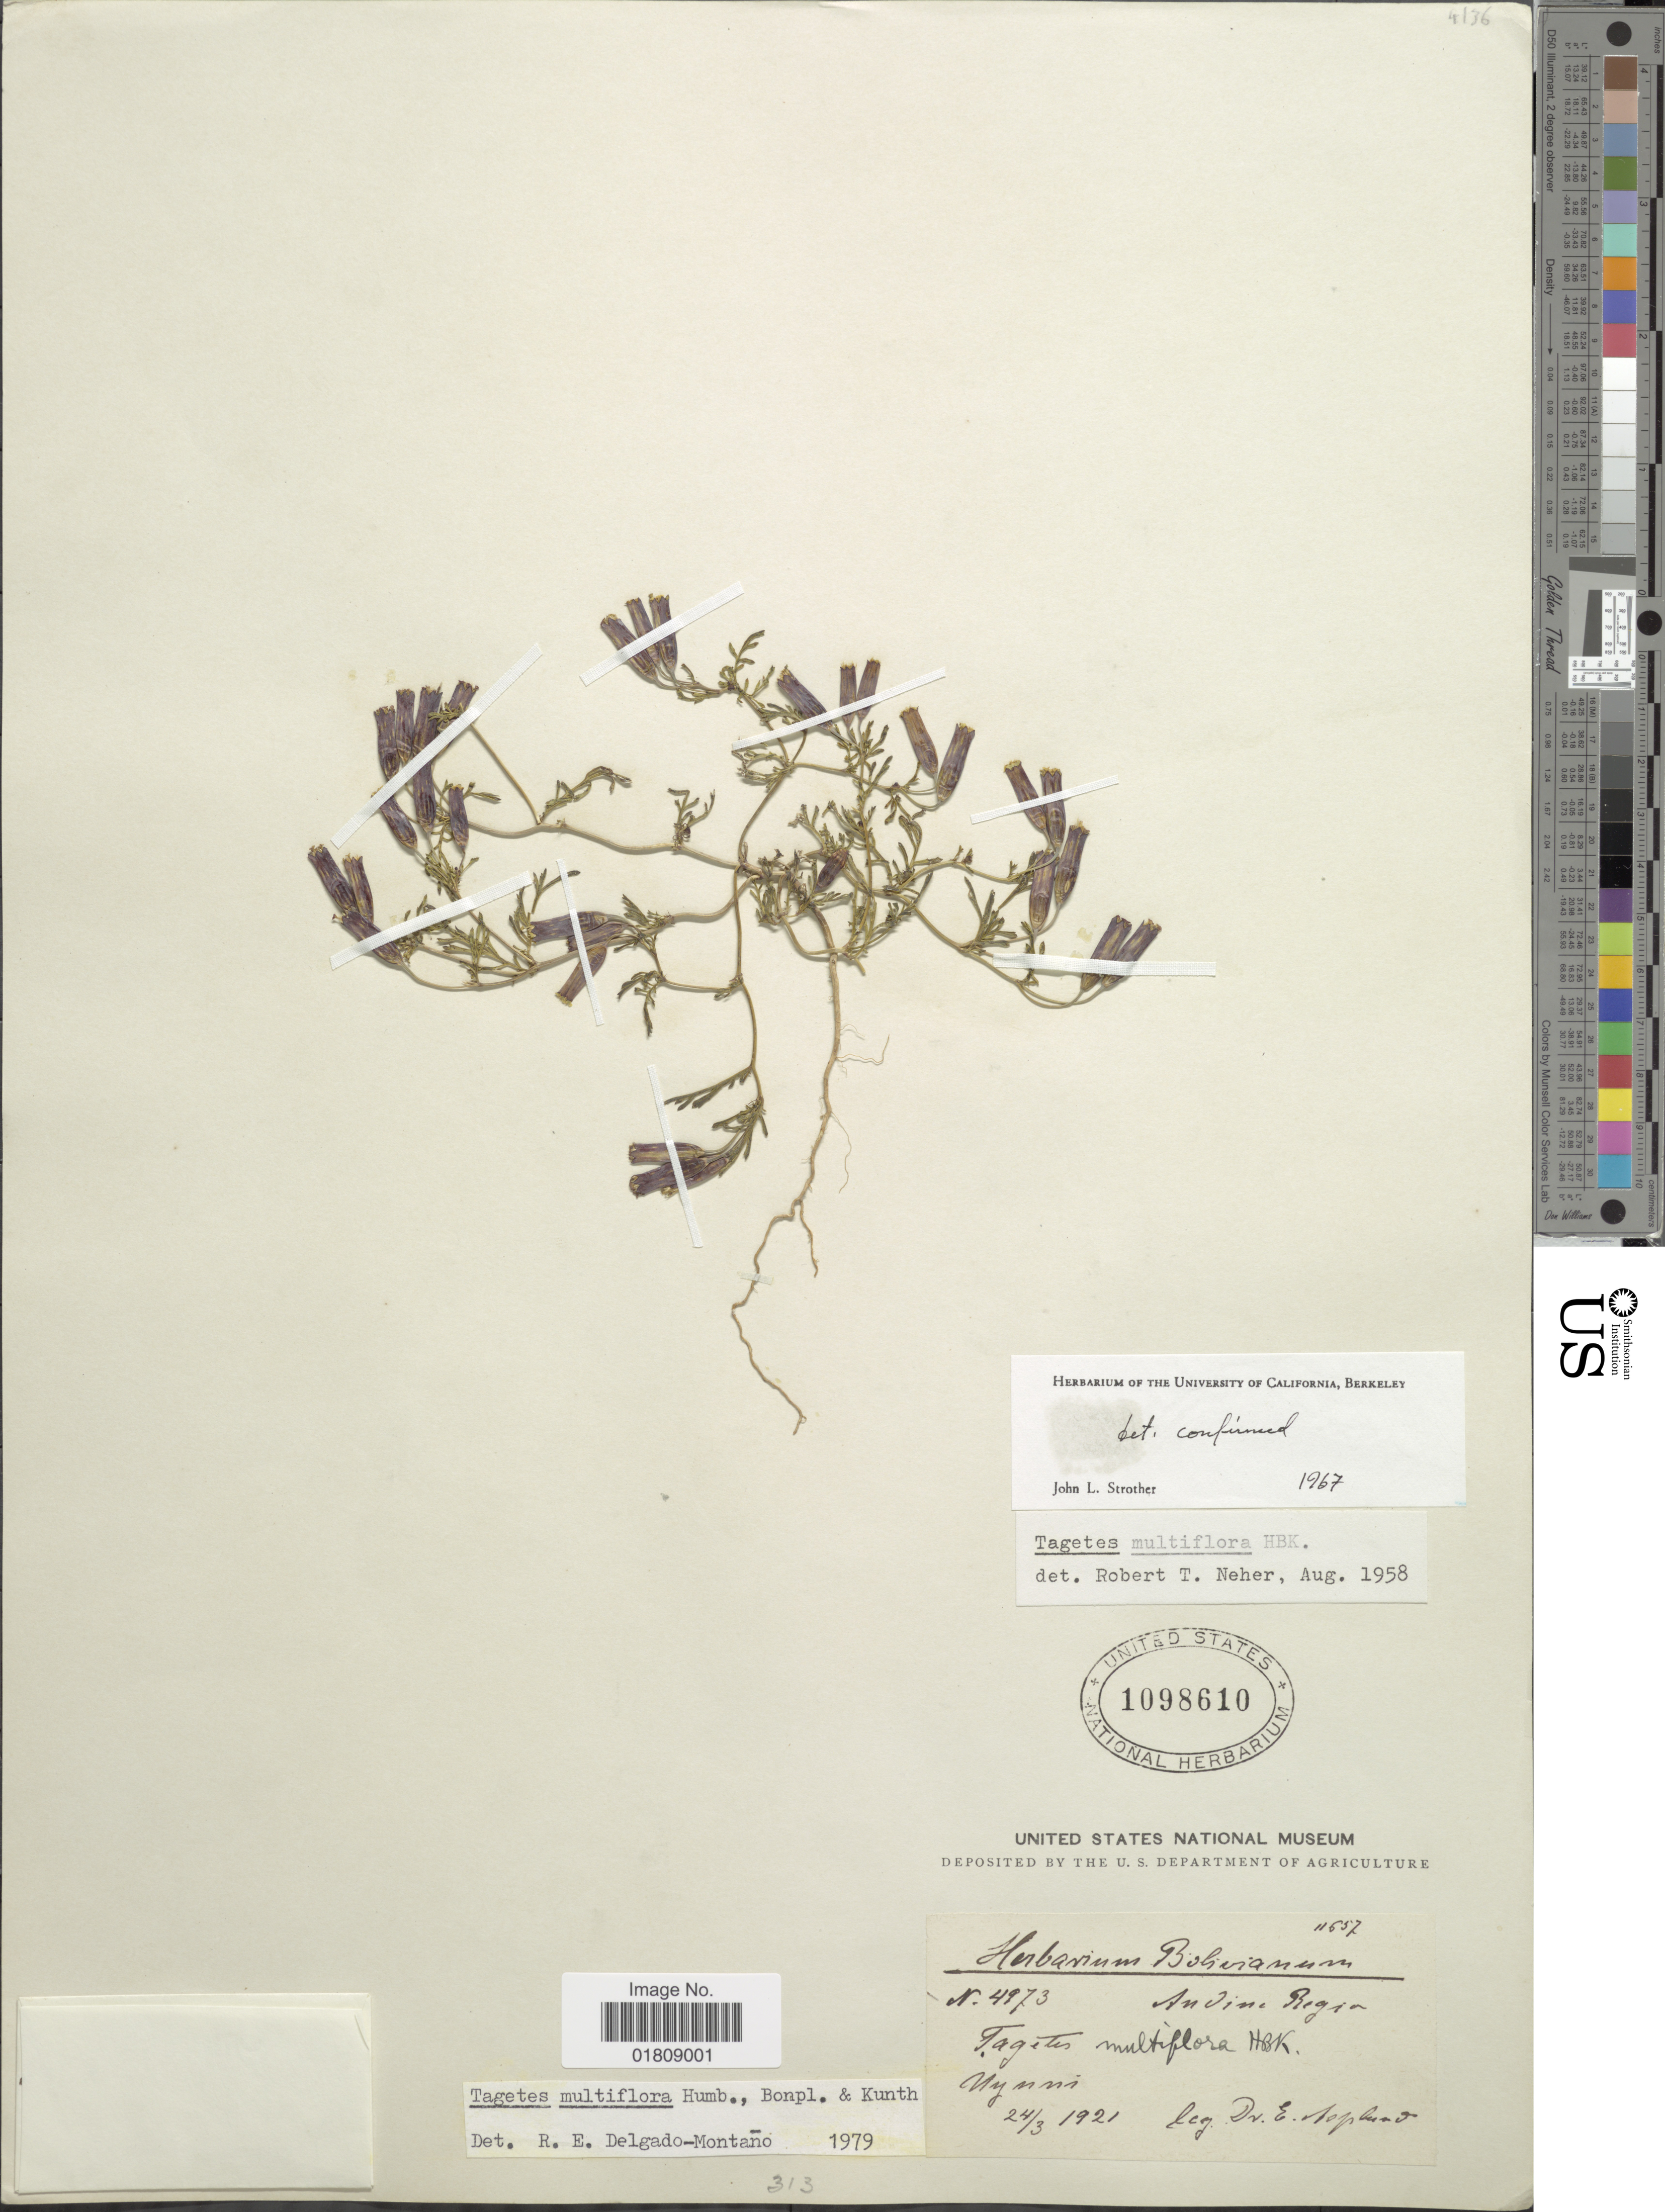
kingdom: Plantae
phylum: Tracheophyta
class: Magnoliopsida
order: Asterales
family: Asteraceae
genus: Tagetes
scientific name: Tagetes multiflora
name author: Kunth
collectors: E. Asplund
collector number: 4973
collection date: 1921-03-24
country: Bolivia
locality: Uyuni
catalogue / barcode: US 1098610